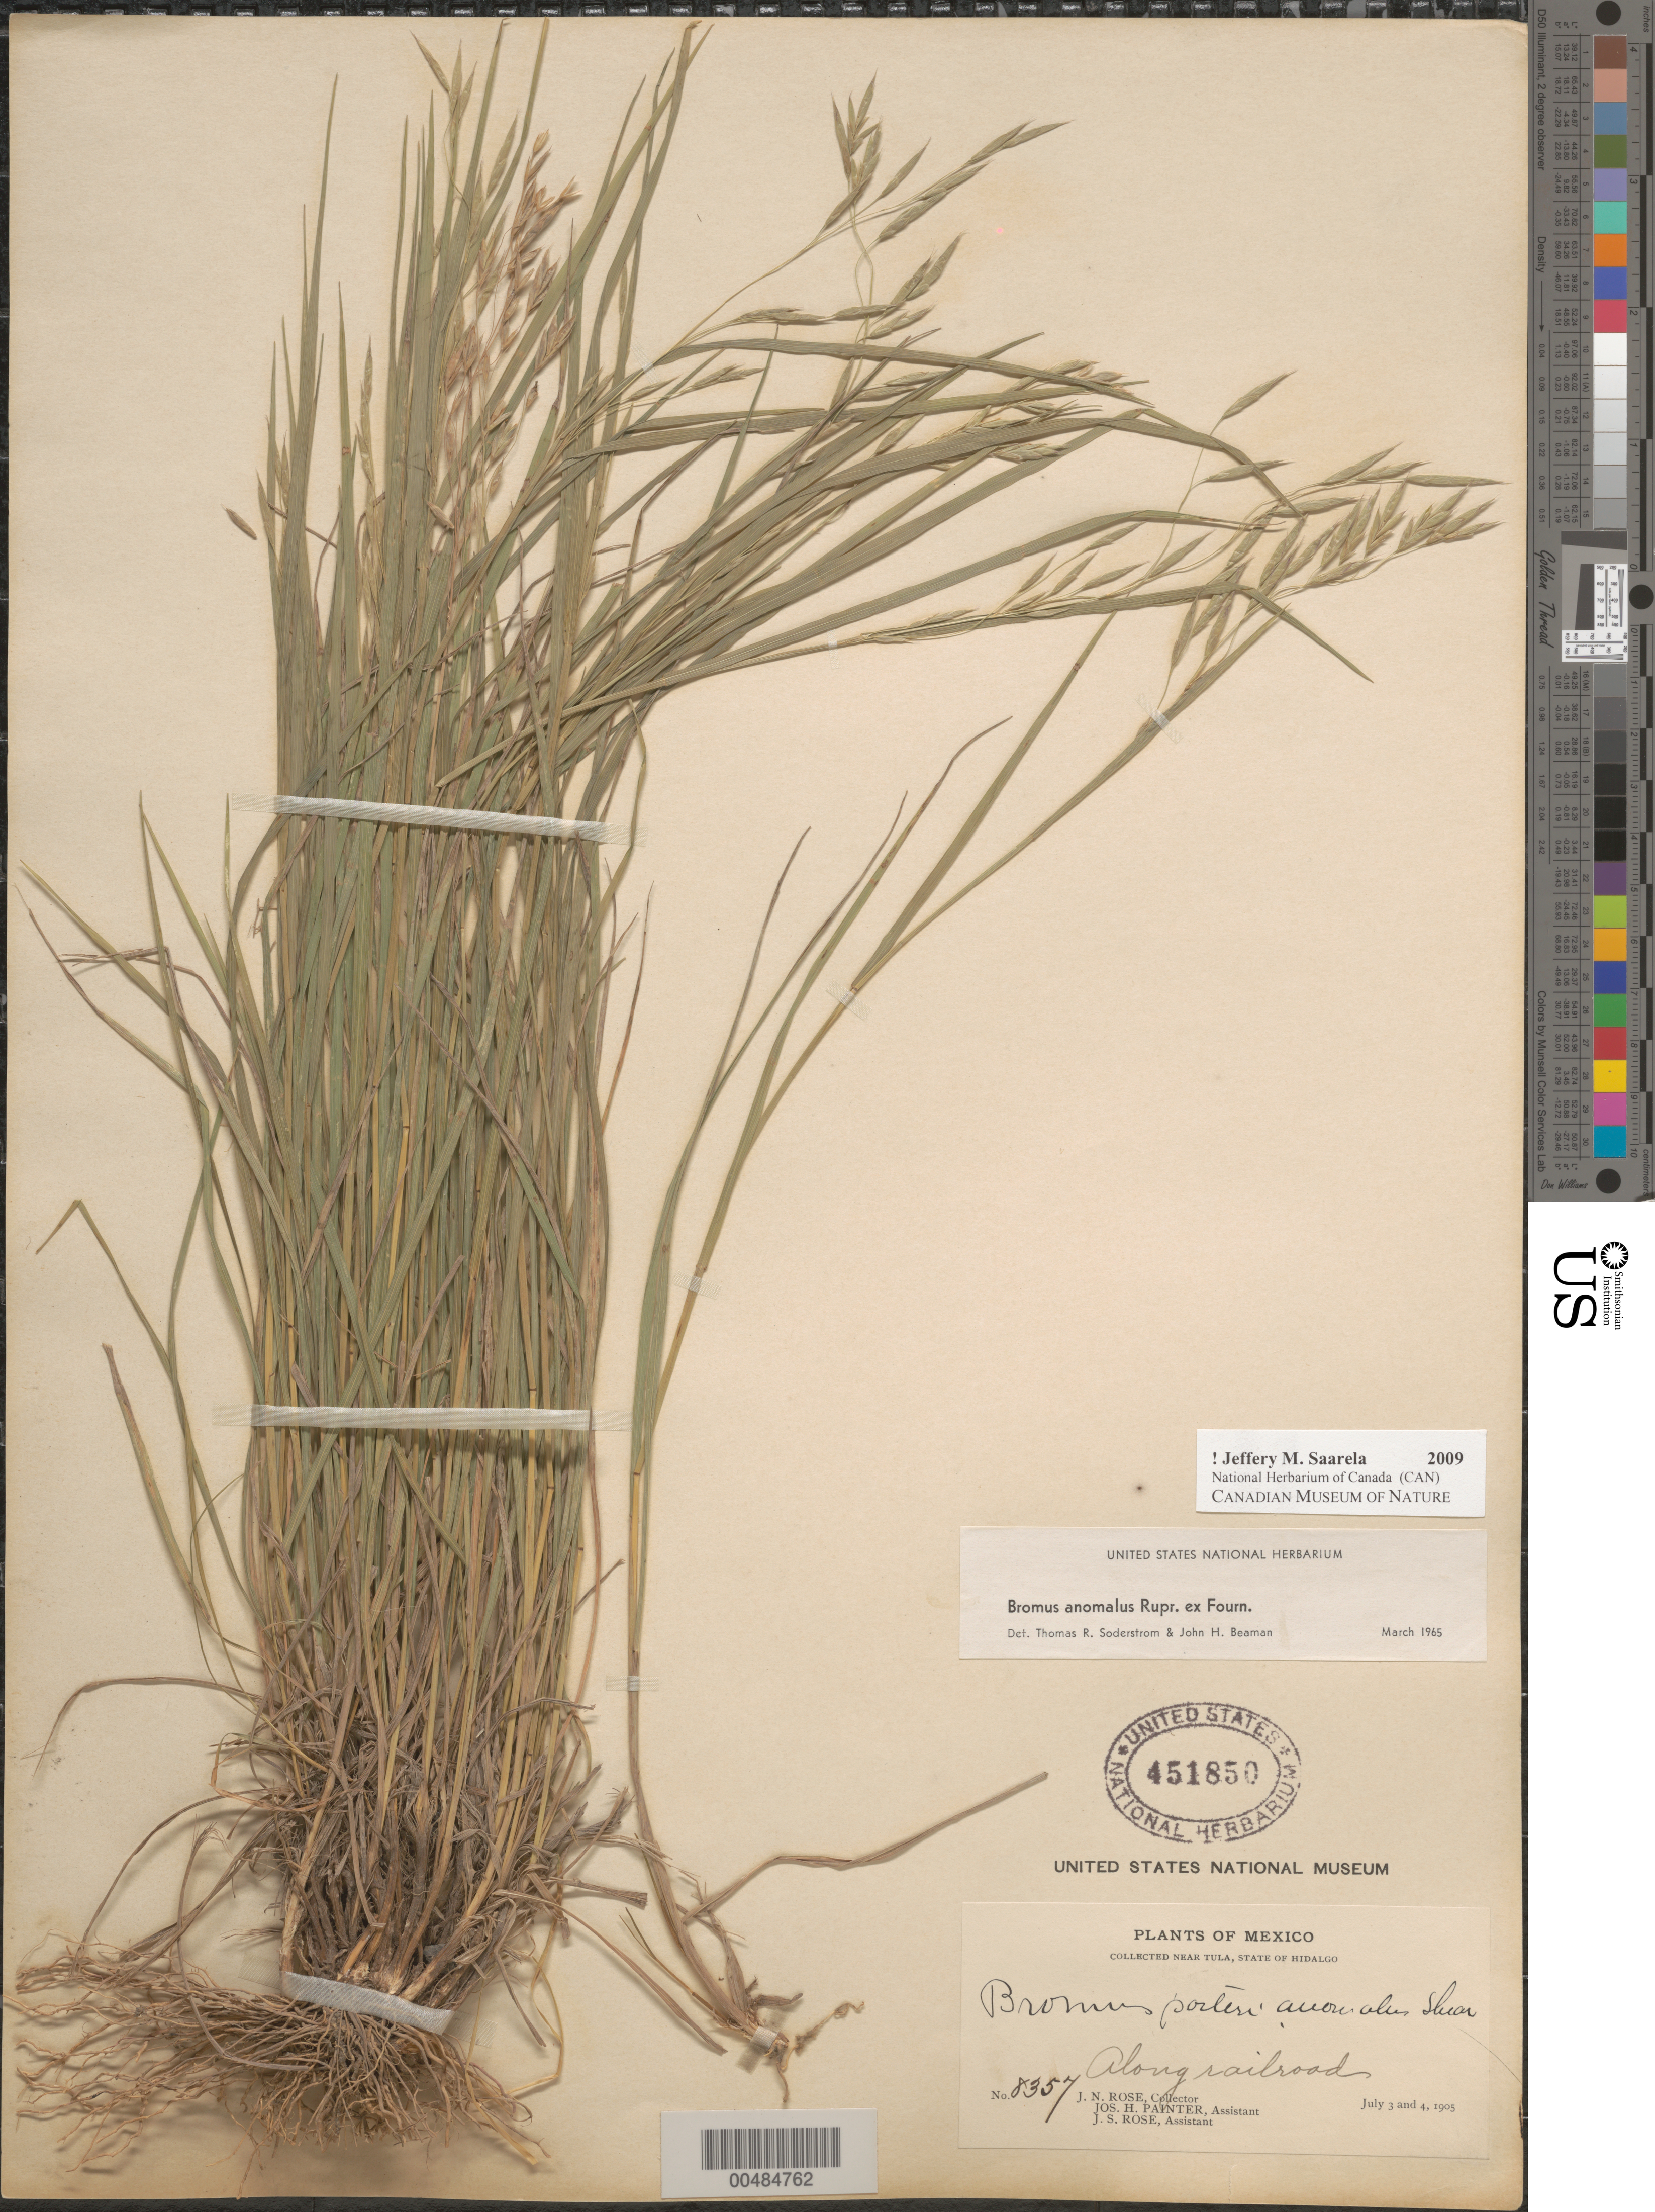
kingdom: Plantae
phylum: Tracheophyta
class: Liliopsida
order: Poales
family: Poaceae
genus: Bromus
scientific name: Bromus anomalus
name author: Rupr. ex E. Fourn.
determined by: Soderstrom, T. R.; Beaman, J. H.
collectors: J. N. Rose, J. H. Painter & J. S. Rose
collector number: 8357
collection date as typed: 3 Jul 1905 to 4 Jul 1905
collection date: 1905-07-03/1905-07-04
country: Mexico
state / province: Hidalgo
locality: Near Tula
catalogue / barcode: US 451850